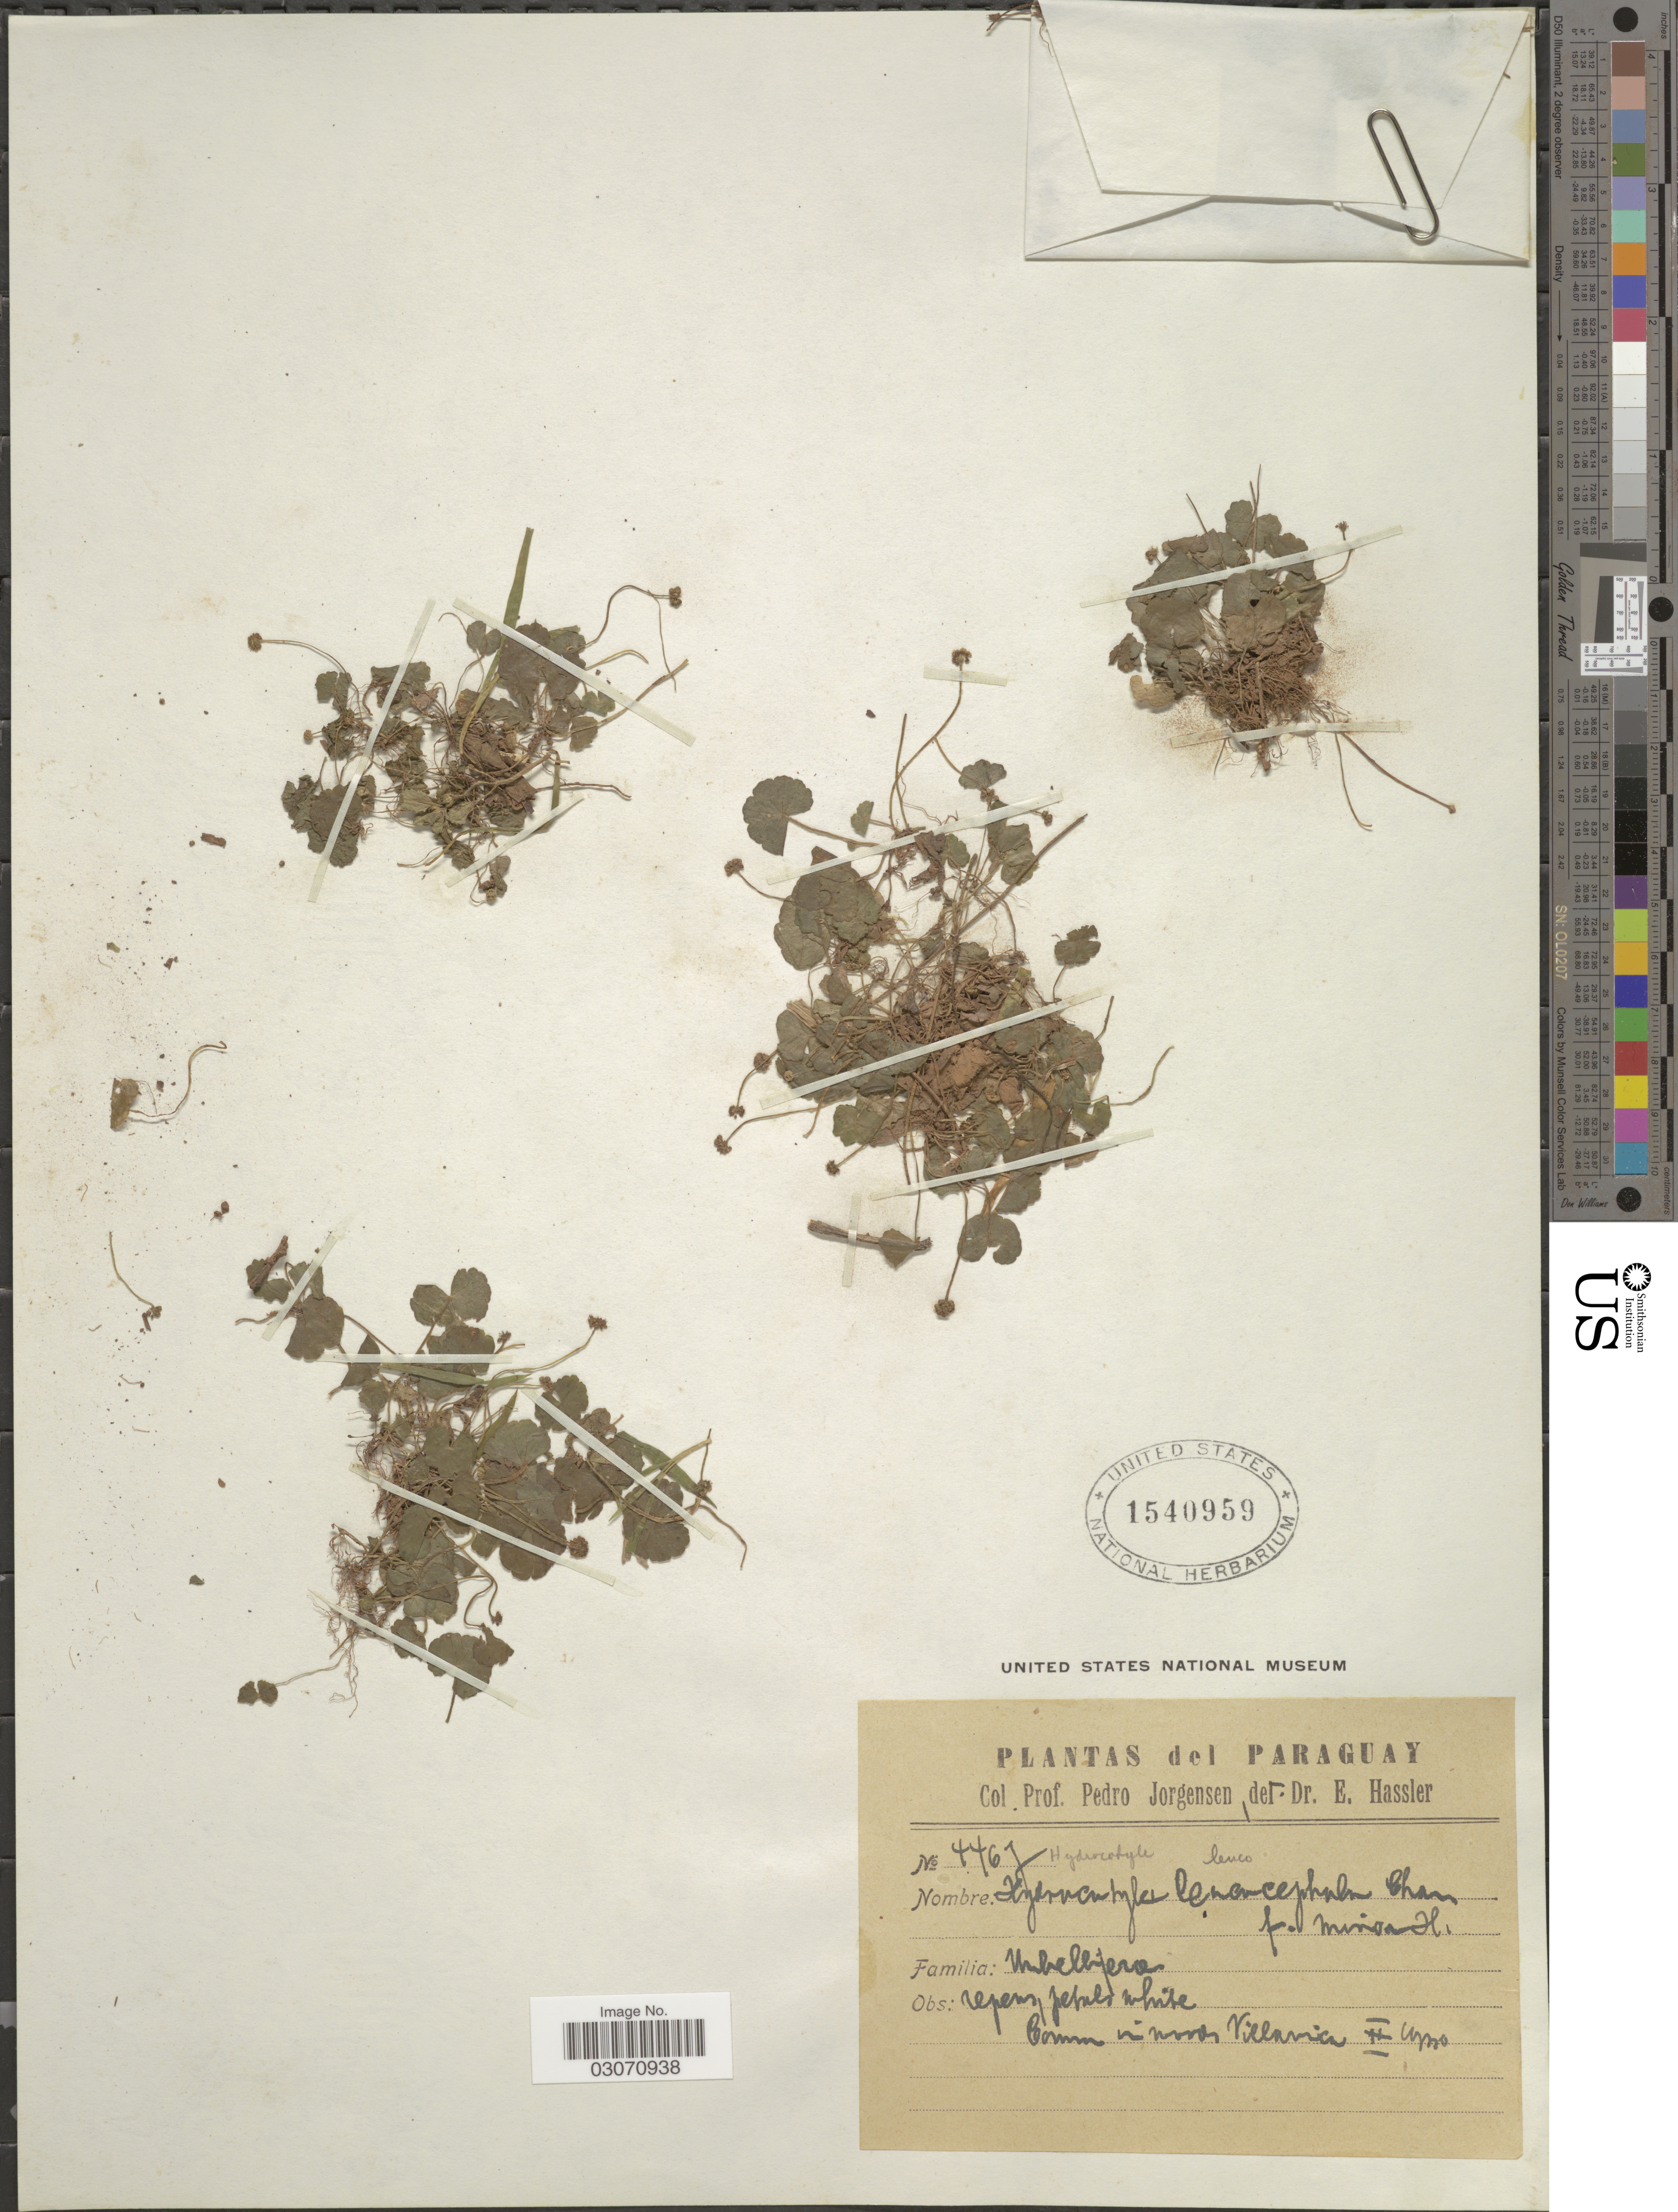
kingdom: Plantae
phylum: Tracheophyta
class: Magnoliopsida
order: Apiales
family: Araliaceae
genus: Hydrocotyle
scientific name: Hydrocotyle leucocephala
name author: Cham. & Schltdl.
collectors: P. Jörgensen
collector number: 4467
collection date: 1930-11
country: Paraguay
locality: Common in woods Villarica.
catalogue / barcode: US 1540959